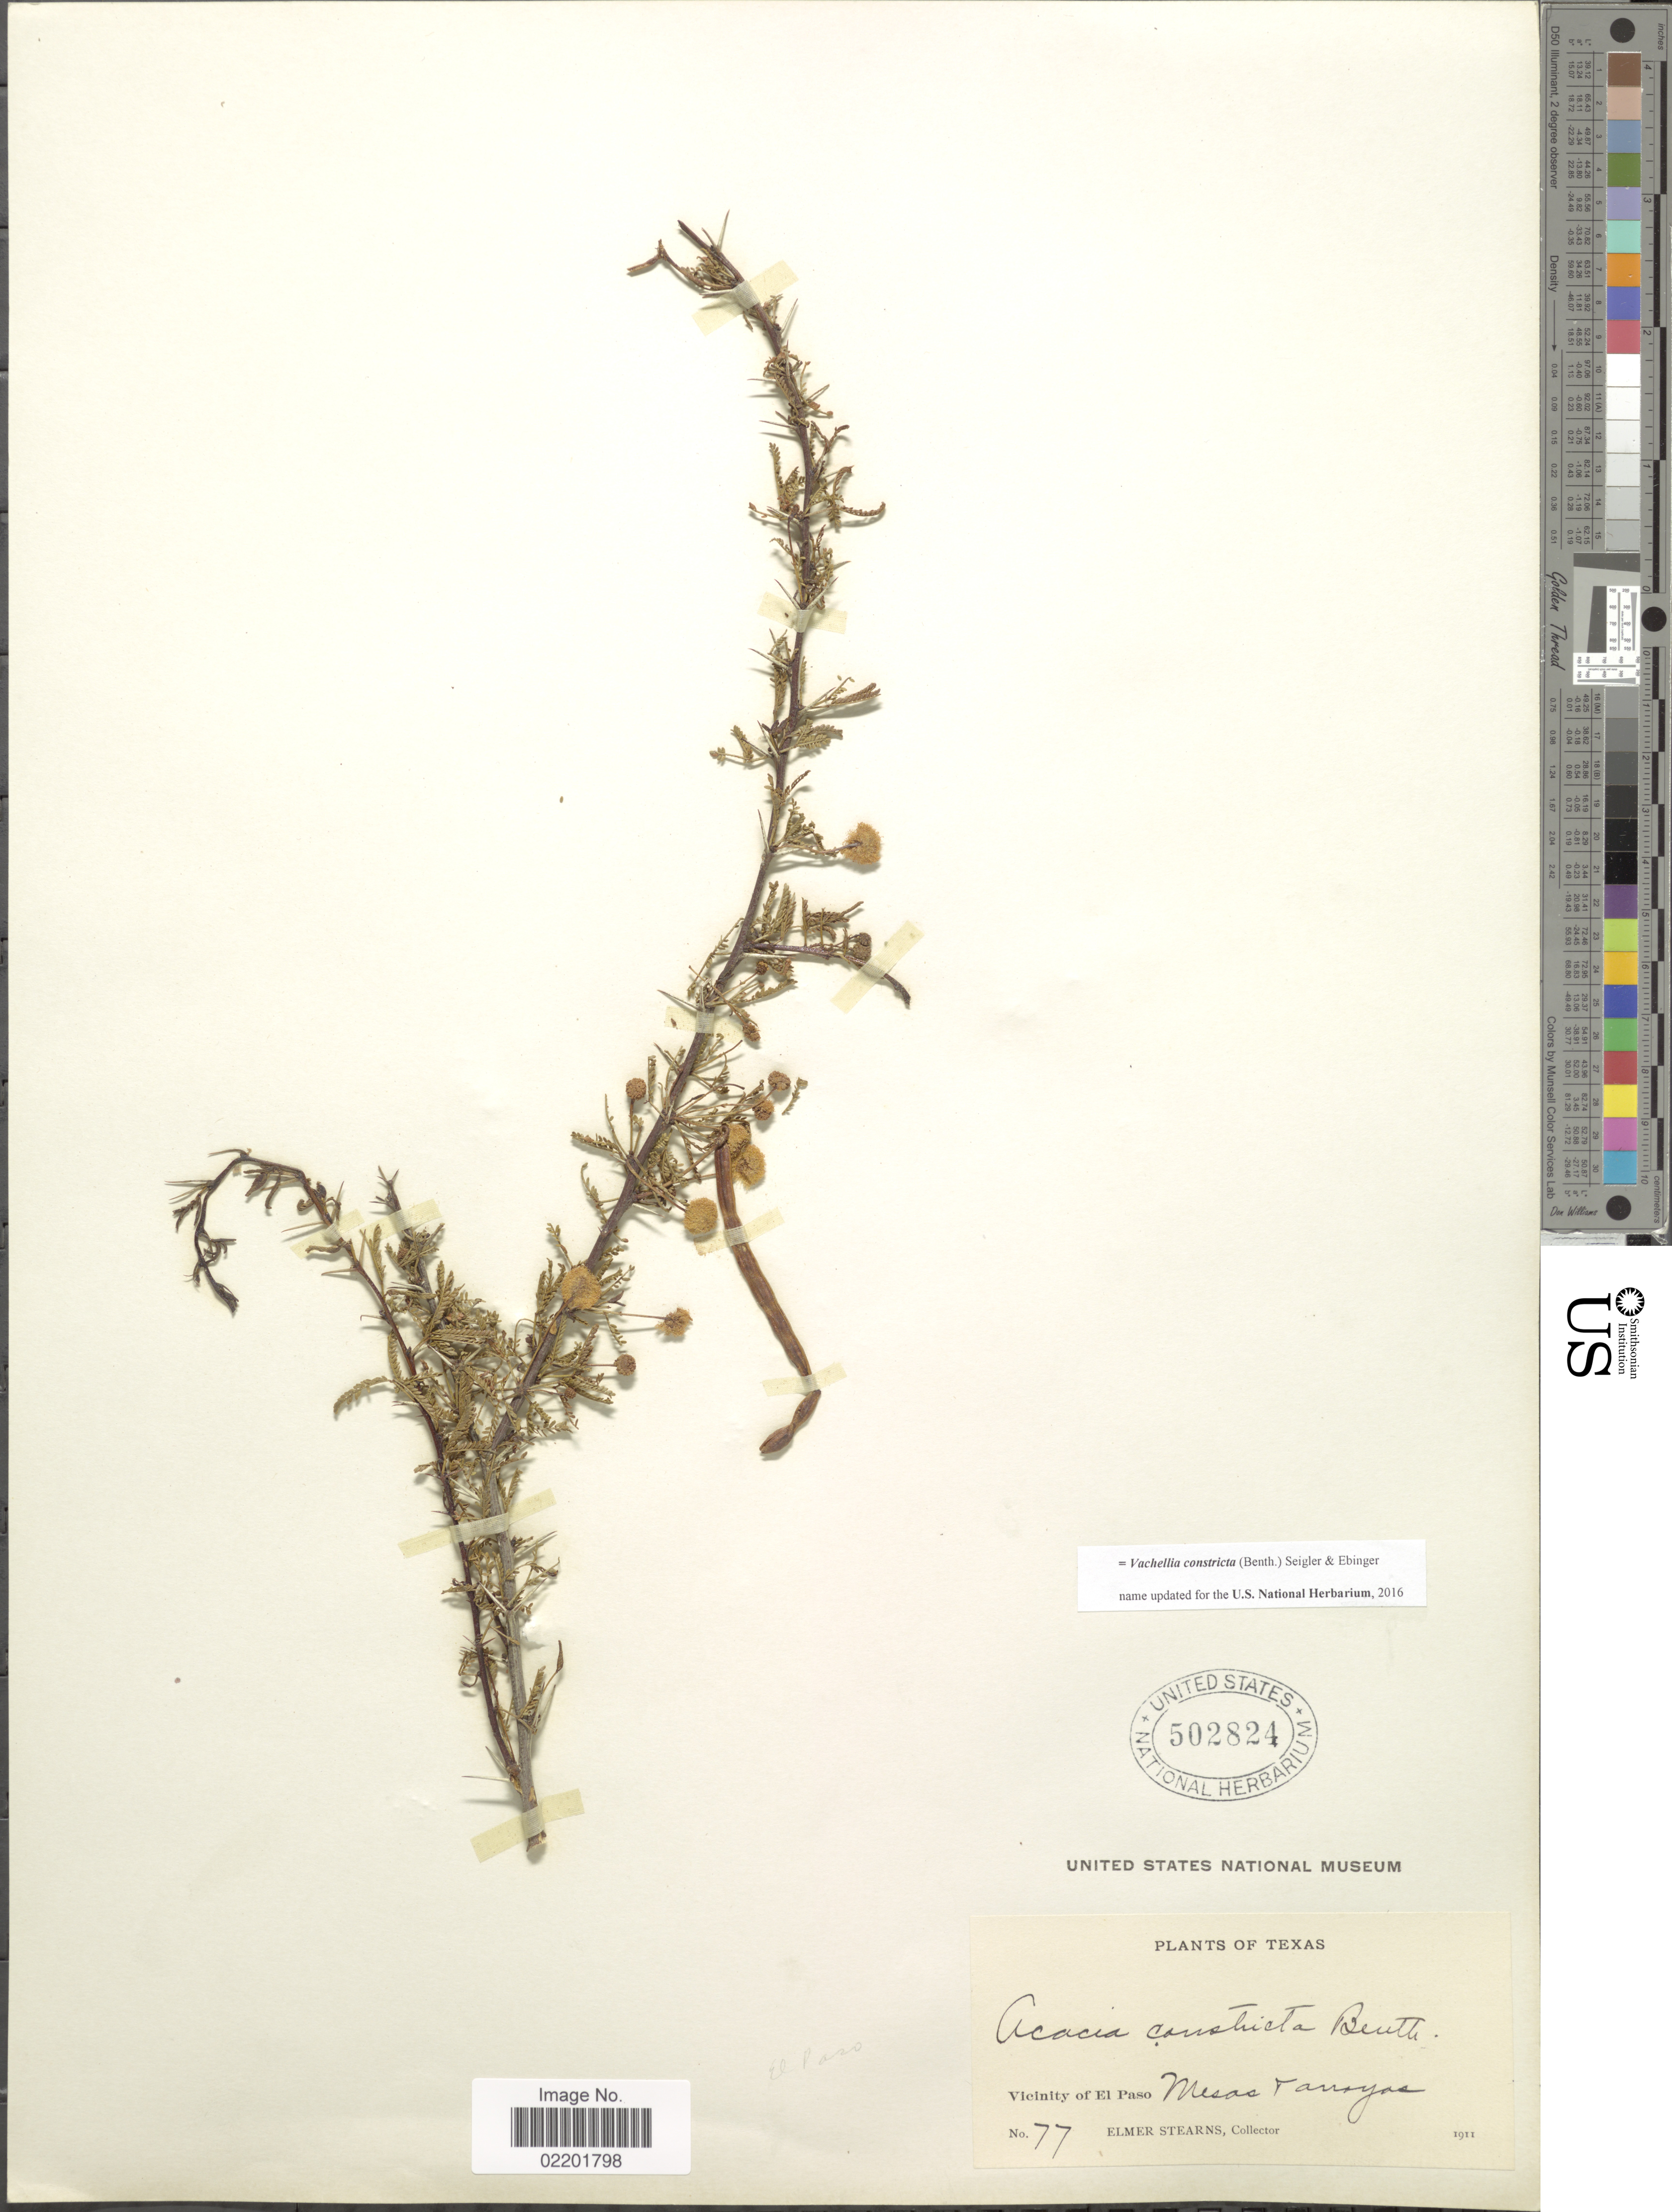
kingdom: Plantae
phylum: Tracheophyta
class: Magnoliopsida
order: Fabales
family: Fabaceae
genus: Vachellia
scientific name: Vachellia constricta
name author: (Benth.) Seigler & Ebinger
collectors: E. Stearns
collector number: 77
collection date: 1911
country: United States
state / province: Texas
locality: Vicinity of El Paso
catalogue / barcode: US 502824